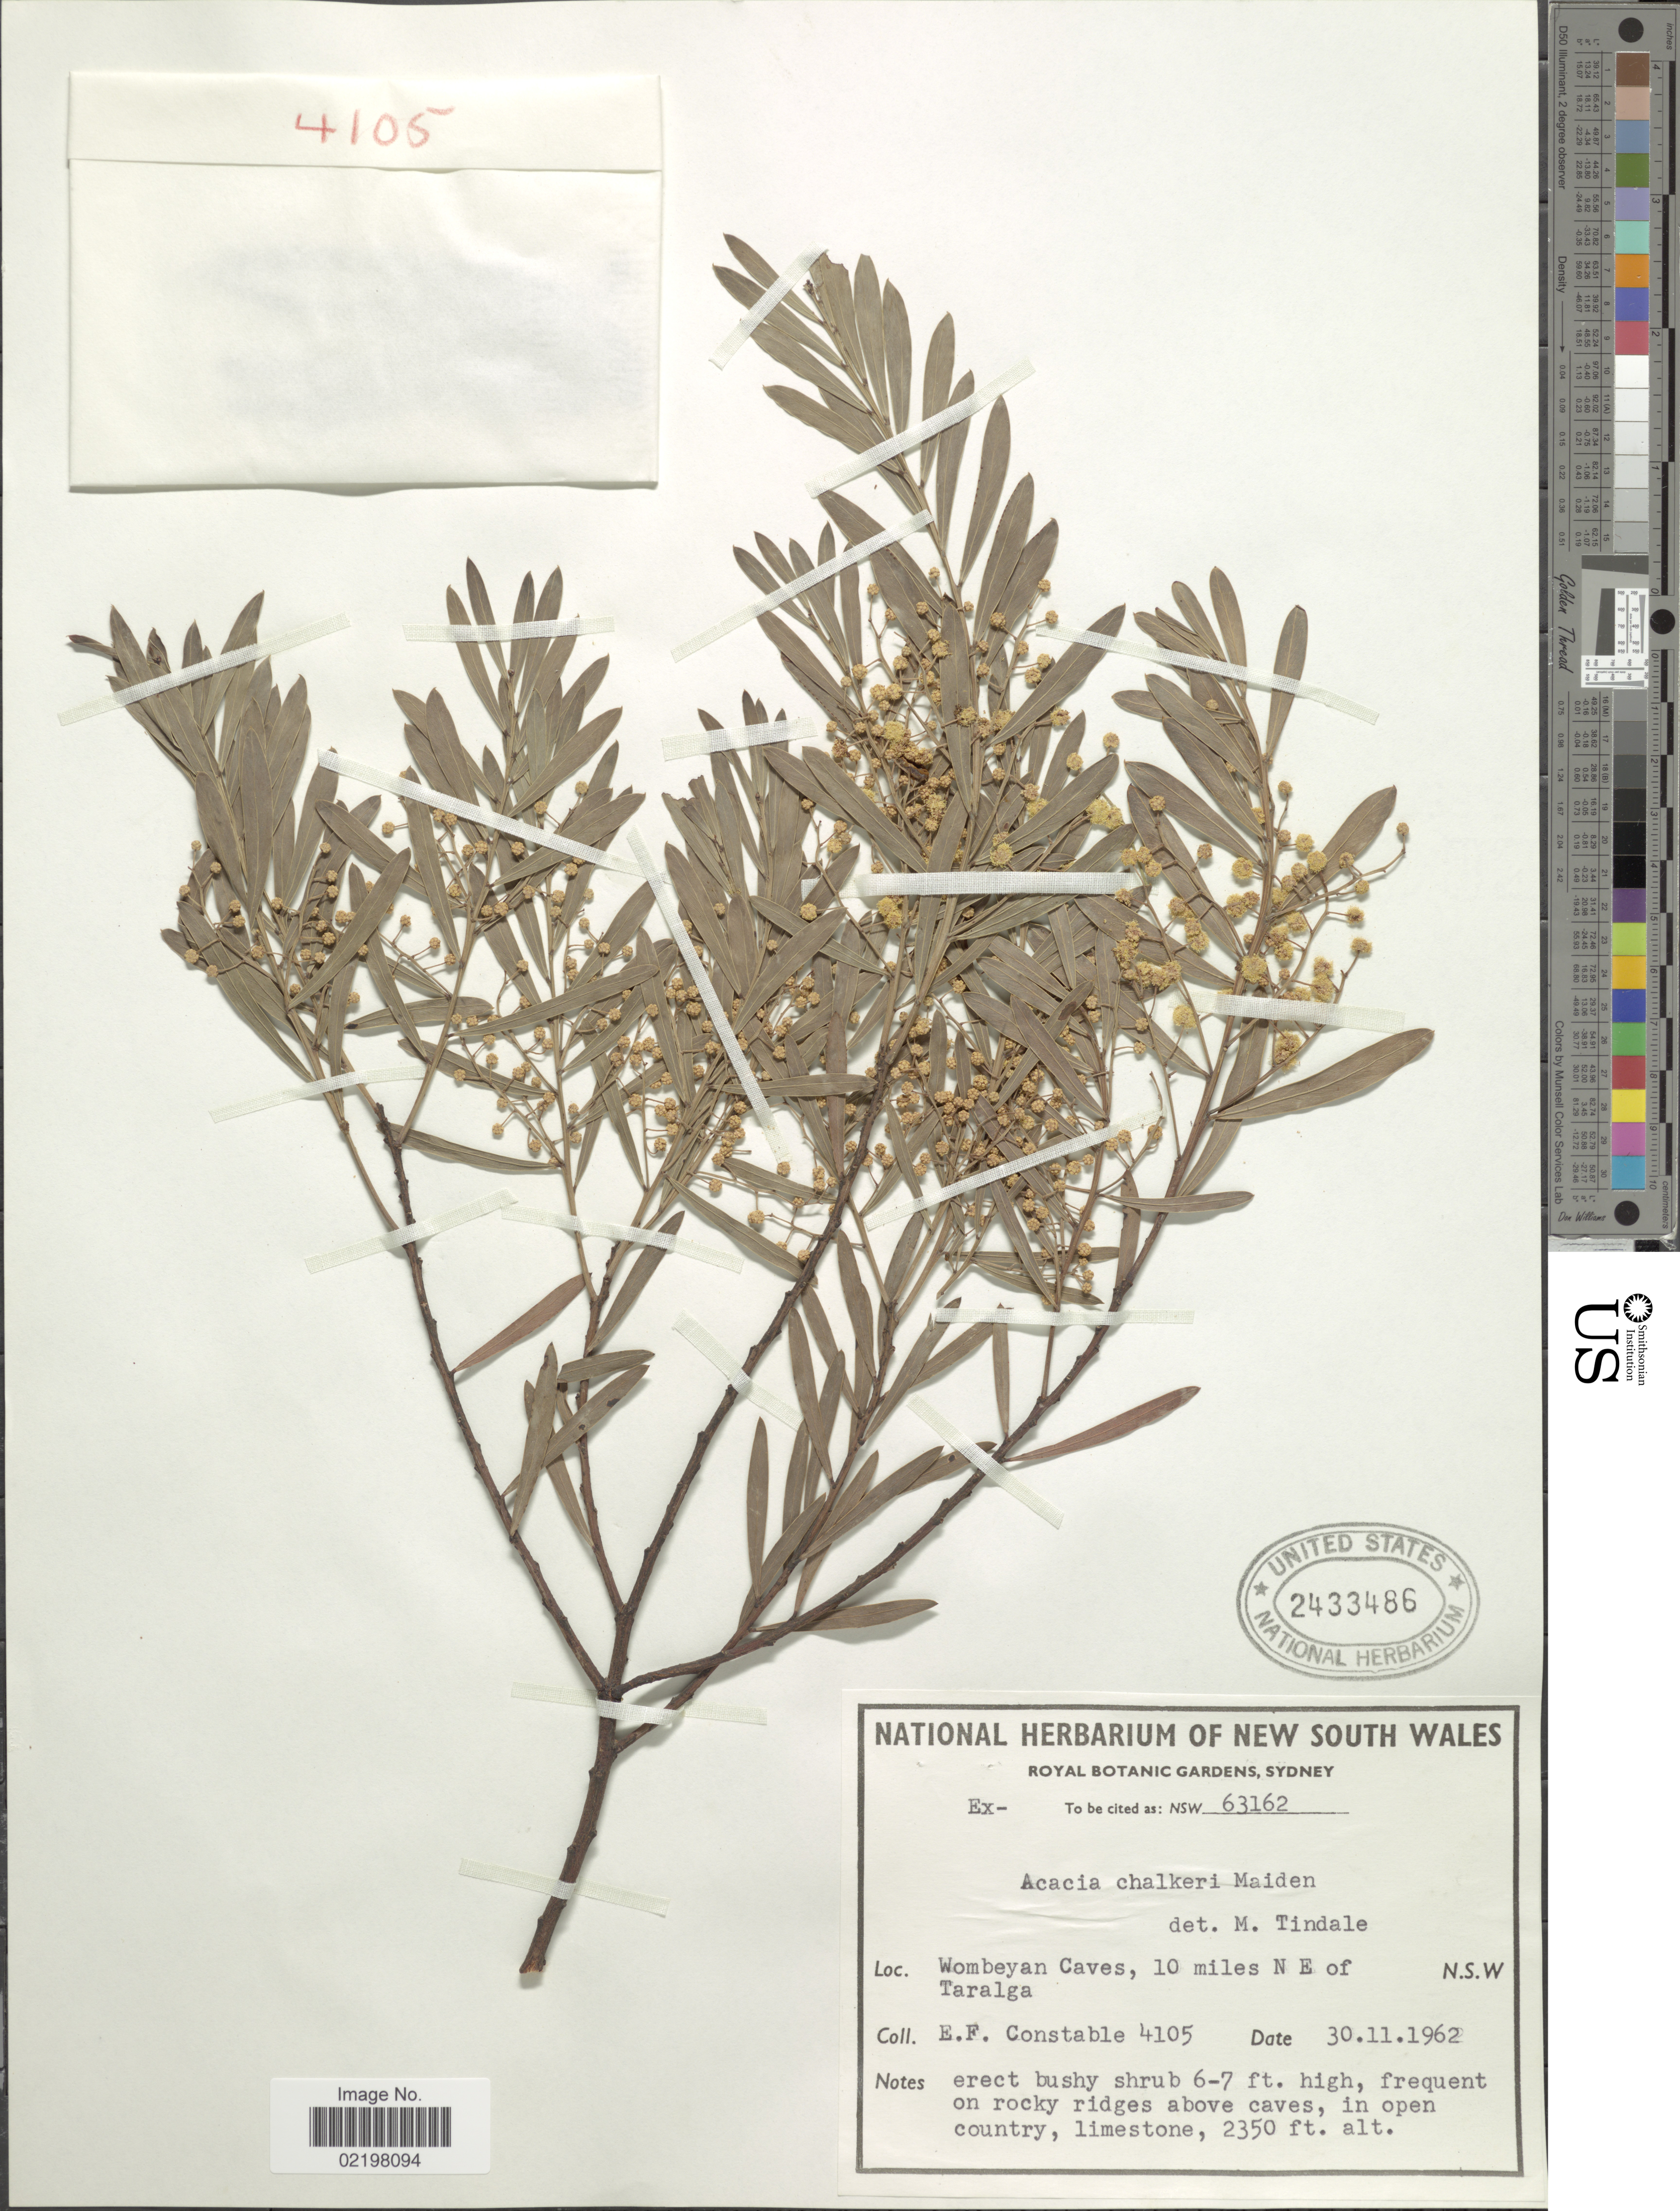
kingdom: Plantae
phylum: Tracheophyta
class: Magnoliopsida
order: Fabales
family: Fabaceae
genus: Acacia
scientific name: Acacia chalkeri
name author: Maiden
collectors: E. F. Constable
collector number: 4105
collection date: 1962-11-30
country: Australia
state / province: New South Wales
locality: Wombeyan Caves, 10 miles N E of Taralga, N.S.W.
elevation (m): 716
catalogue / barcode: US 2433486